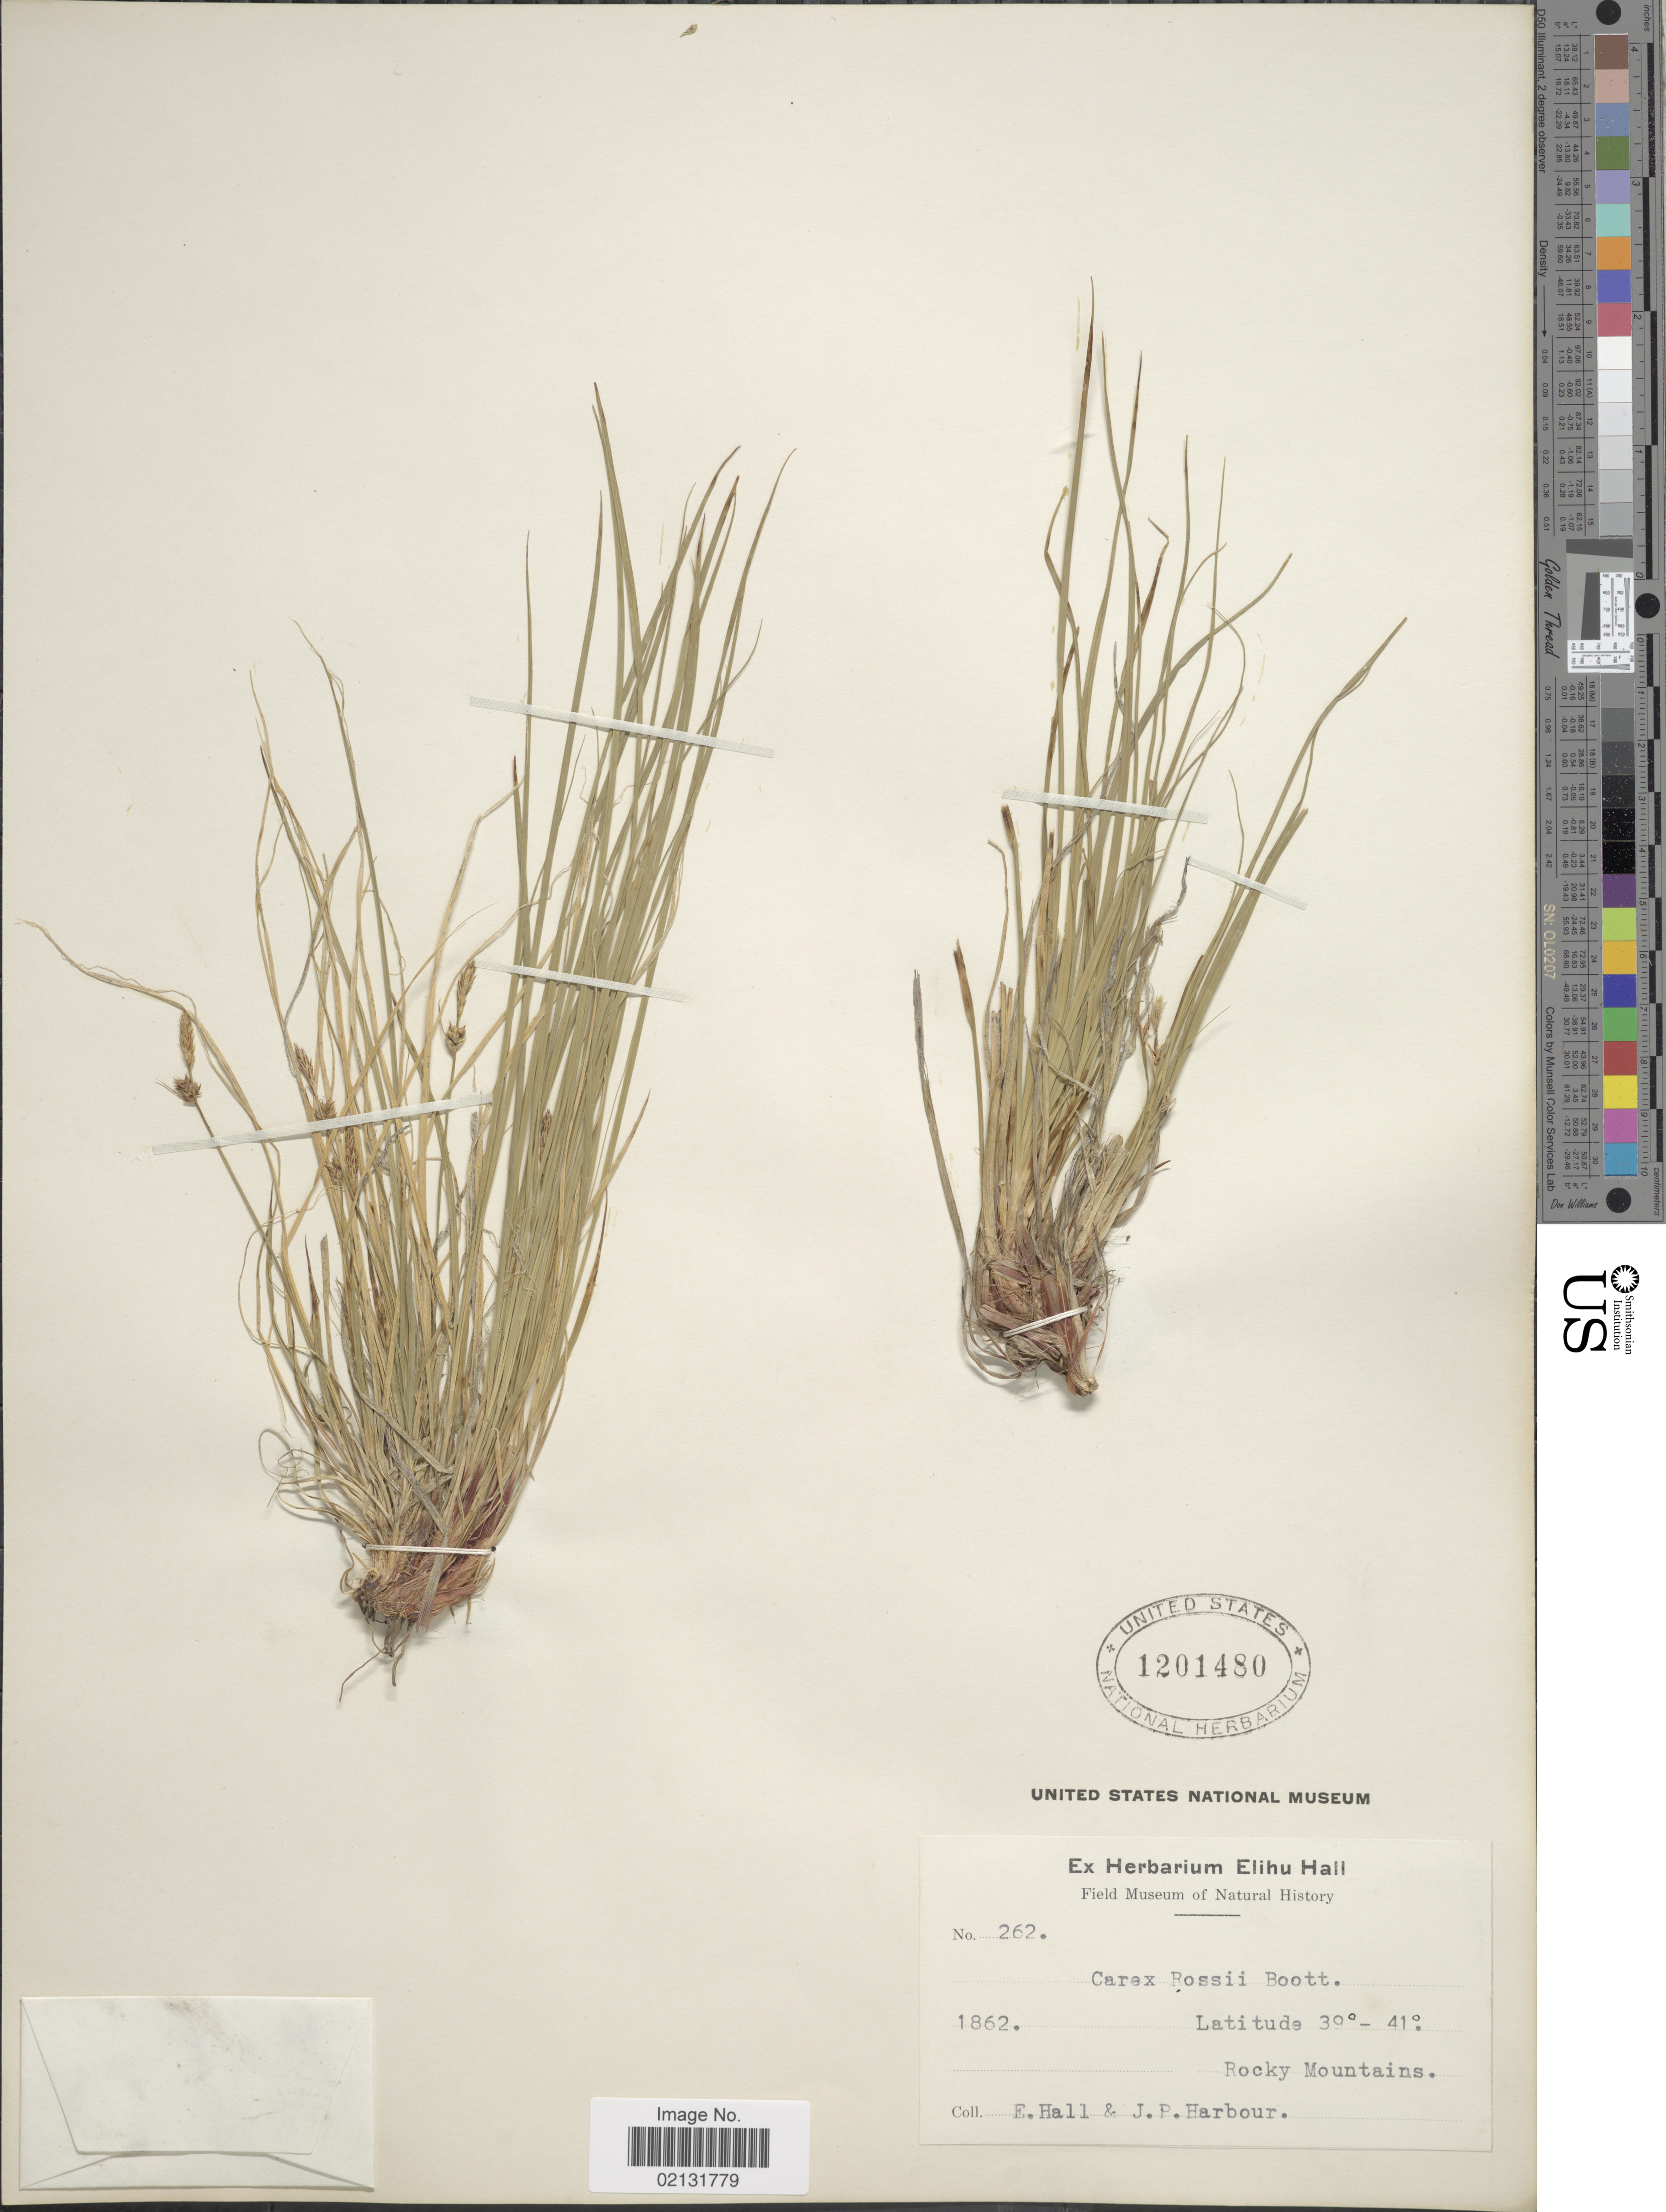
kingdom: Plantae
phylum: Tracheophyta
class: Liliopsida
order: Poales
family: Cyperaceae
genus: Carex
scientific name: Carex rossii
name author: Boott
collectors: E. Hall & J. Harbour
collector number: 262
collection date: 1862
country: United States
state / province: Colorado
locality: Rocky Mtns.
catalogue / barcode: US 1201480